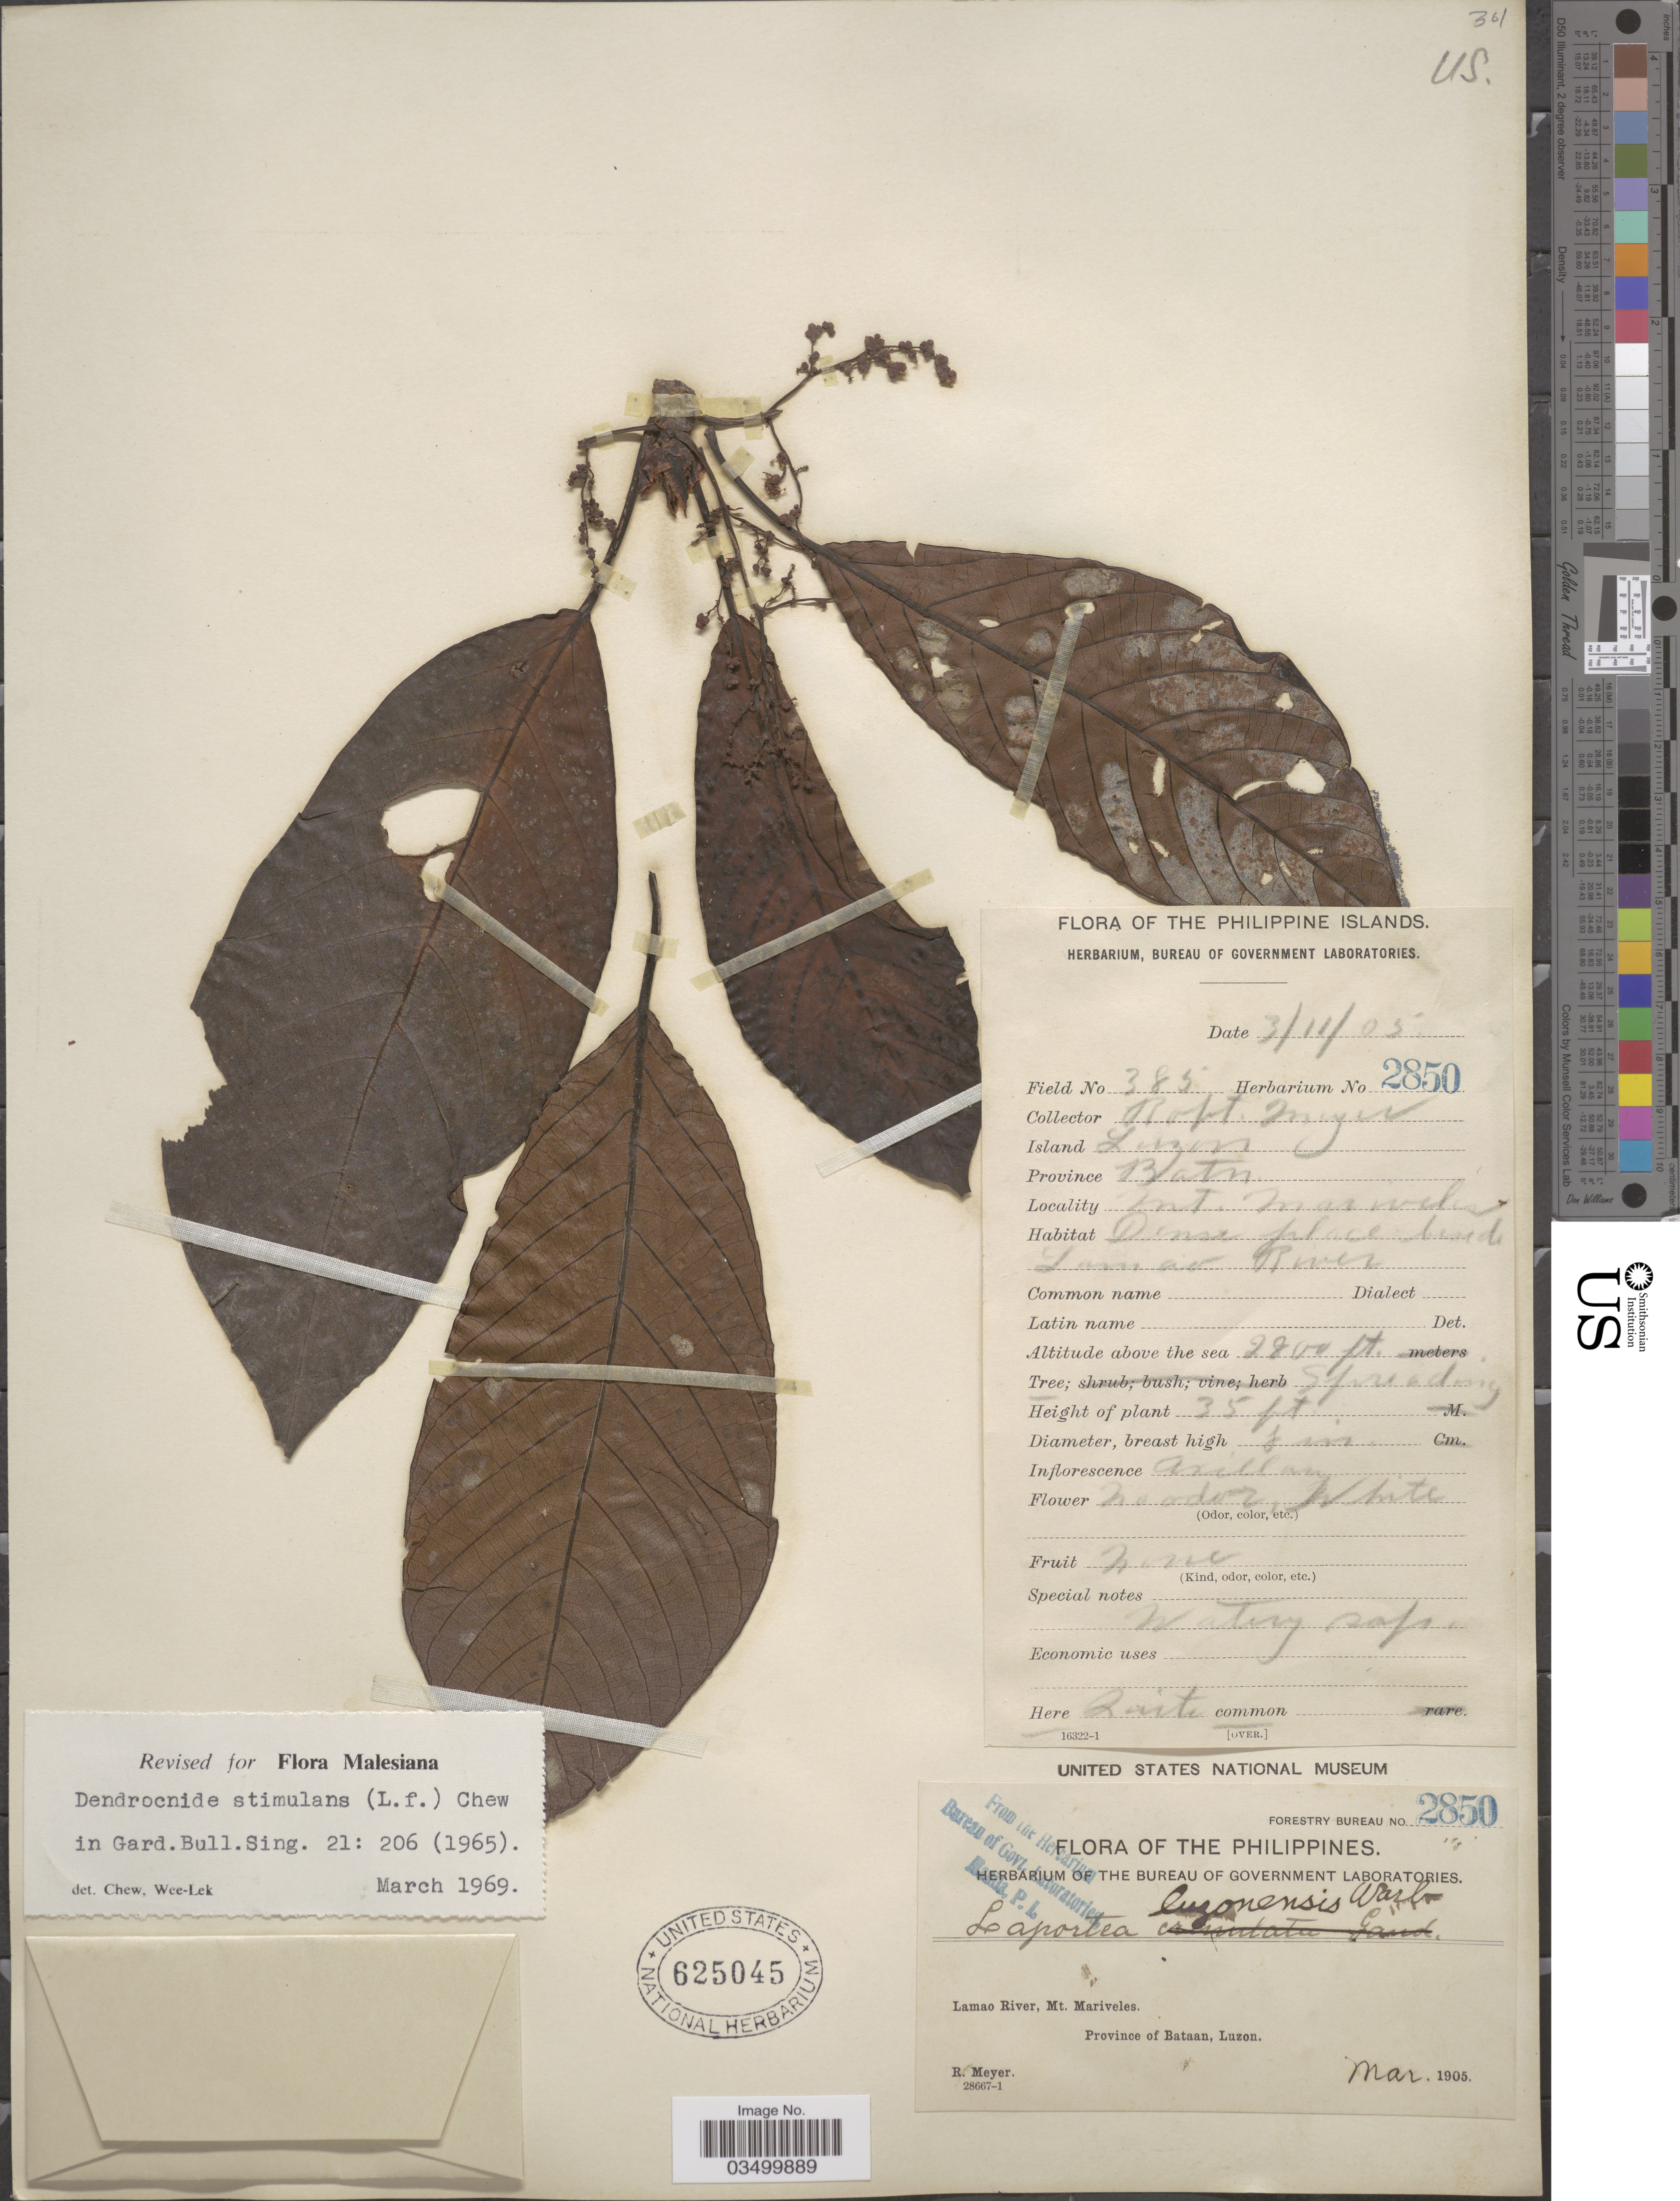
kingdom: Plantae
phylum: Tracheophyta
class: Magnoliopsida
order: Rosales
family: Urticaceae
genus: Dendrocnide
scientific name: Dendrocnide stimulans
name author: (L. f.) Chew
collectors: R. Meyer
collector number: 385/Forestry Bureau 2850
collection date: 1905-03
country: Philippines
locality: The Philippines. Lamao River, Mt. Mariveles. Province of Bataan, Luzon.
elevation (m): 853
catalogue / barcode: US 625045